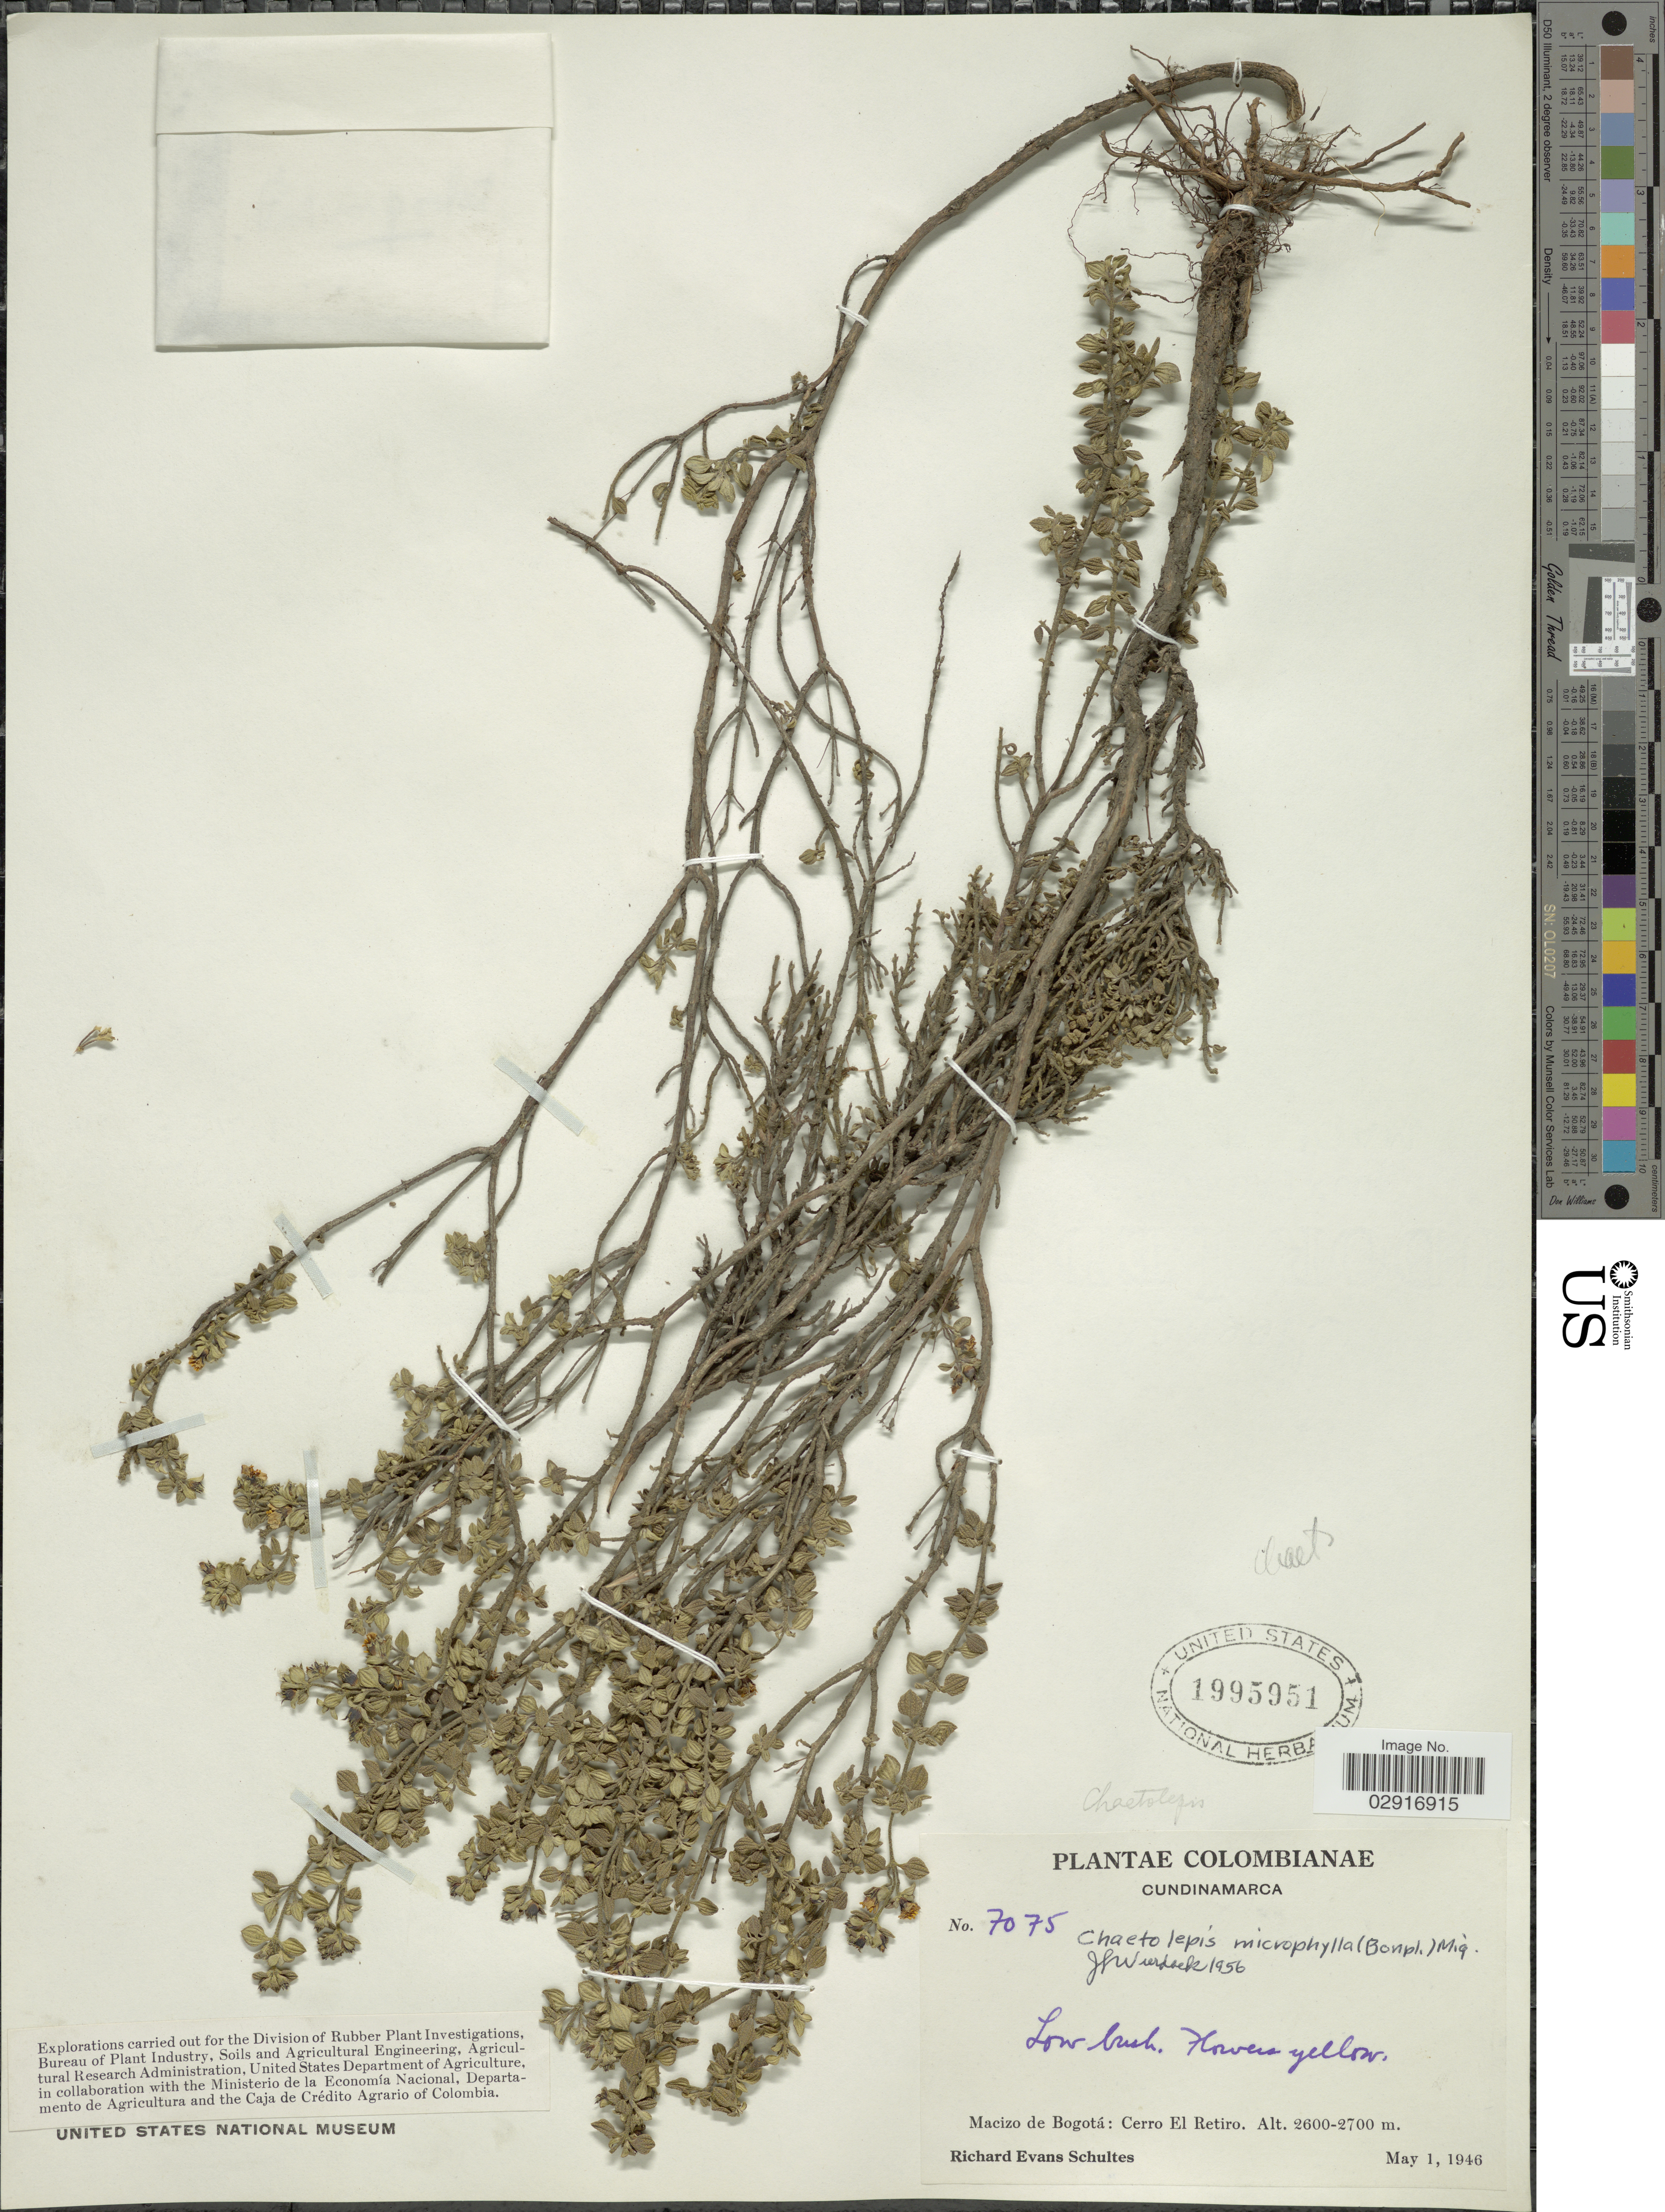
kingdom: Plantae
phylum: Tracheophyta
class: Magnoliopsida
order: Myrtales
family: Melastomataceae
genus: Chaetolepis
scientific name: Chaetolepis microphylla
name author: (Bonpl.) Miq.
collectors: R. E. Schultes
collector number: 7075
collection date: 1946-05-01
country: Colombia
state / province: Cundinamarca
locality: Macizo de Bogotá: Cerro El Retiro.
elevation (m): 2600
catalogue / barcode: US 1995951